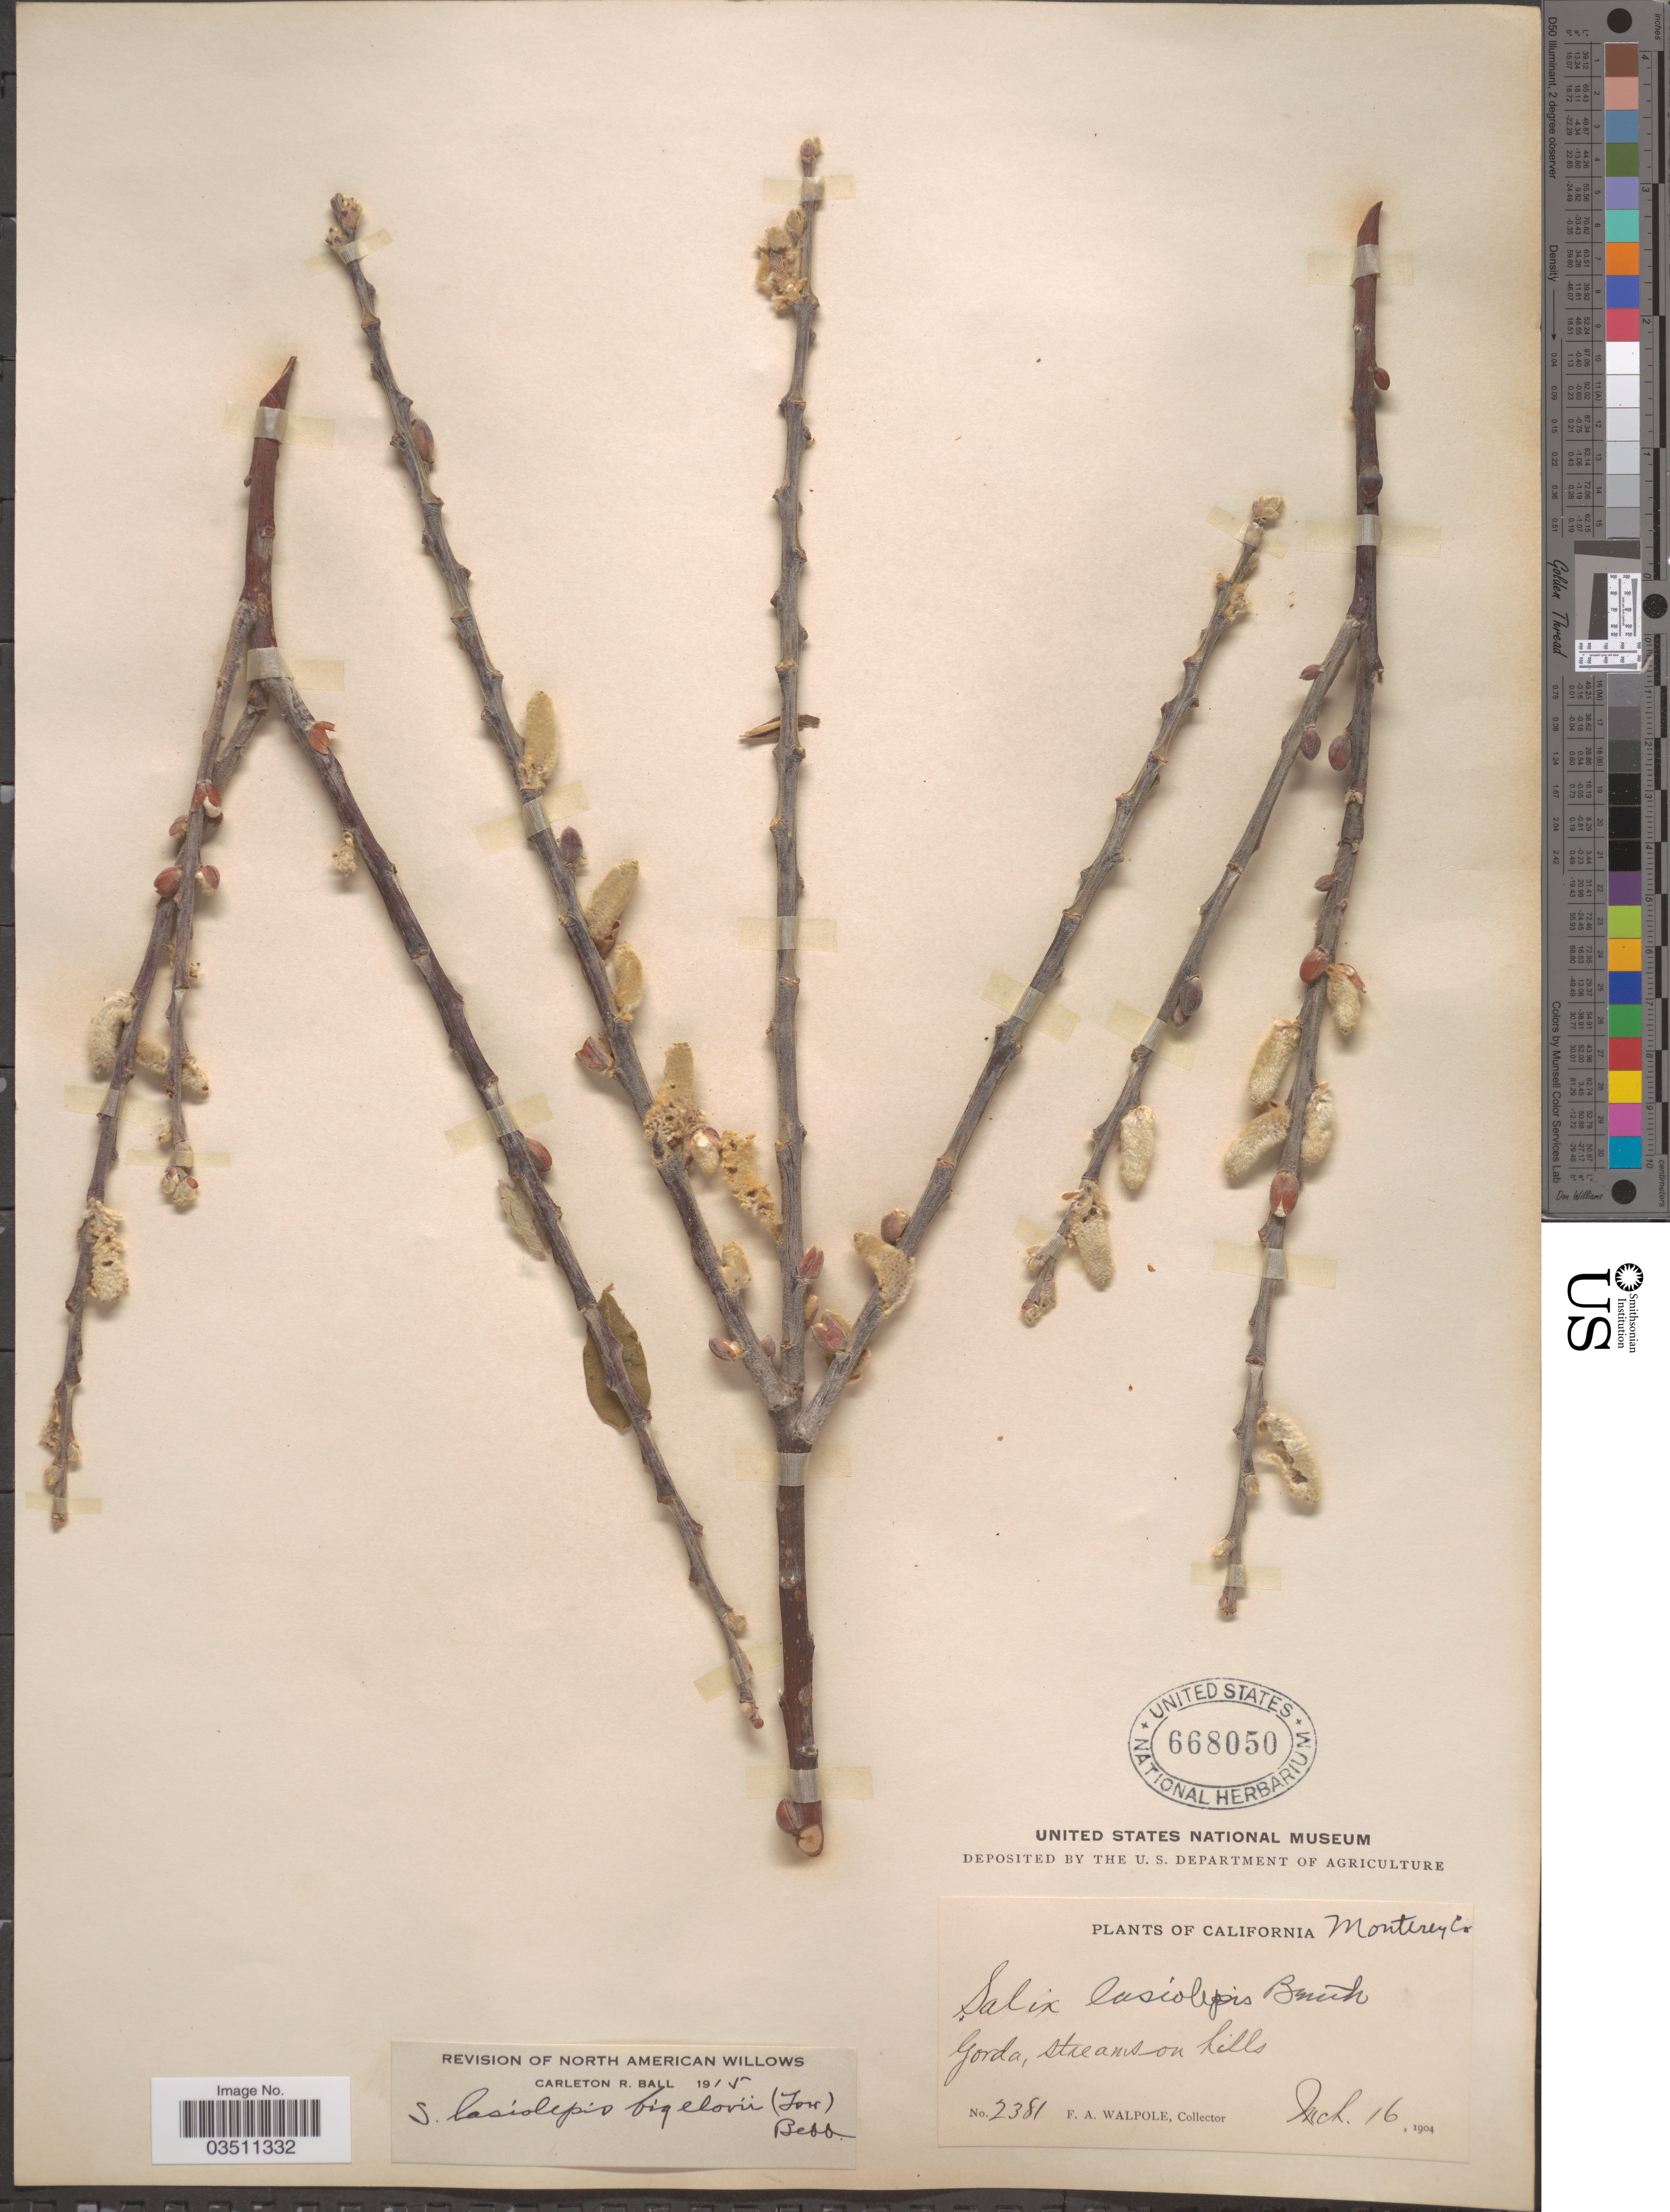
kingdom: Plantae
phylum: Tracheophyta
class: Magnoliopsida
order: Malpighiales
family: Salicaceae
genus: Salix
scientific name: Salix lasiolepis var. bigelovii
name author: Benth.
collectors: F. Walpole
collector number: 2381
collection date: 1904-03-16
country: United States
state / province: California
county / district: Monterey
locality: Monterey Co. Gorda, streams on hills.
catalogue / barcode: US 668050